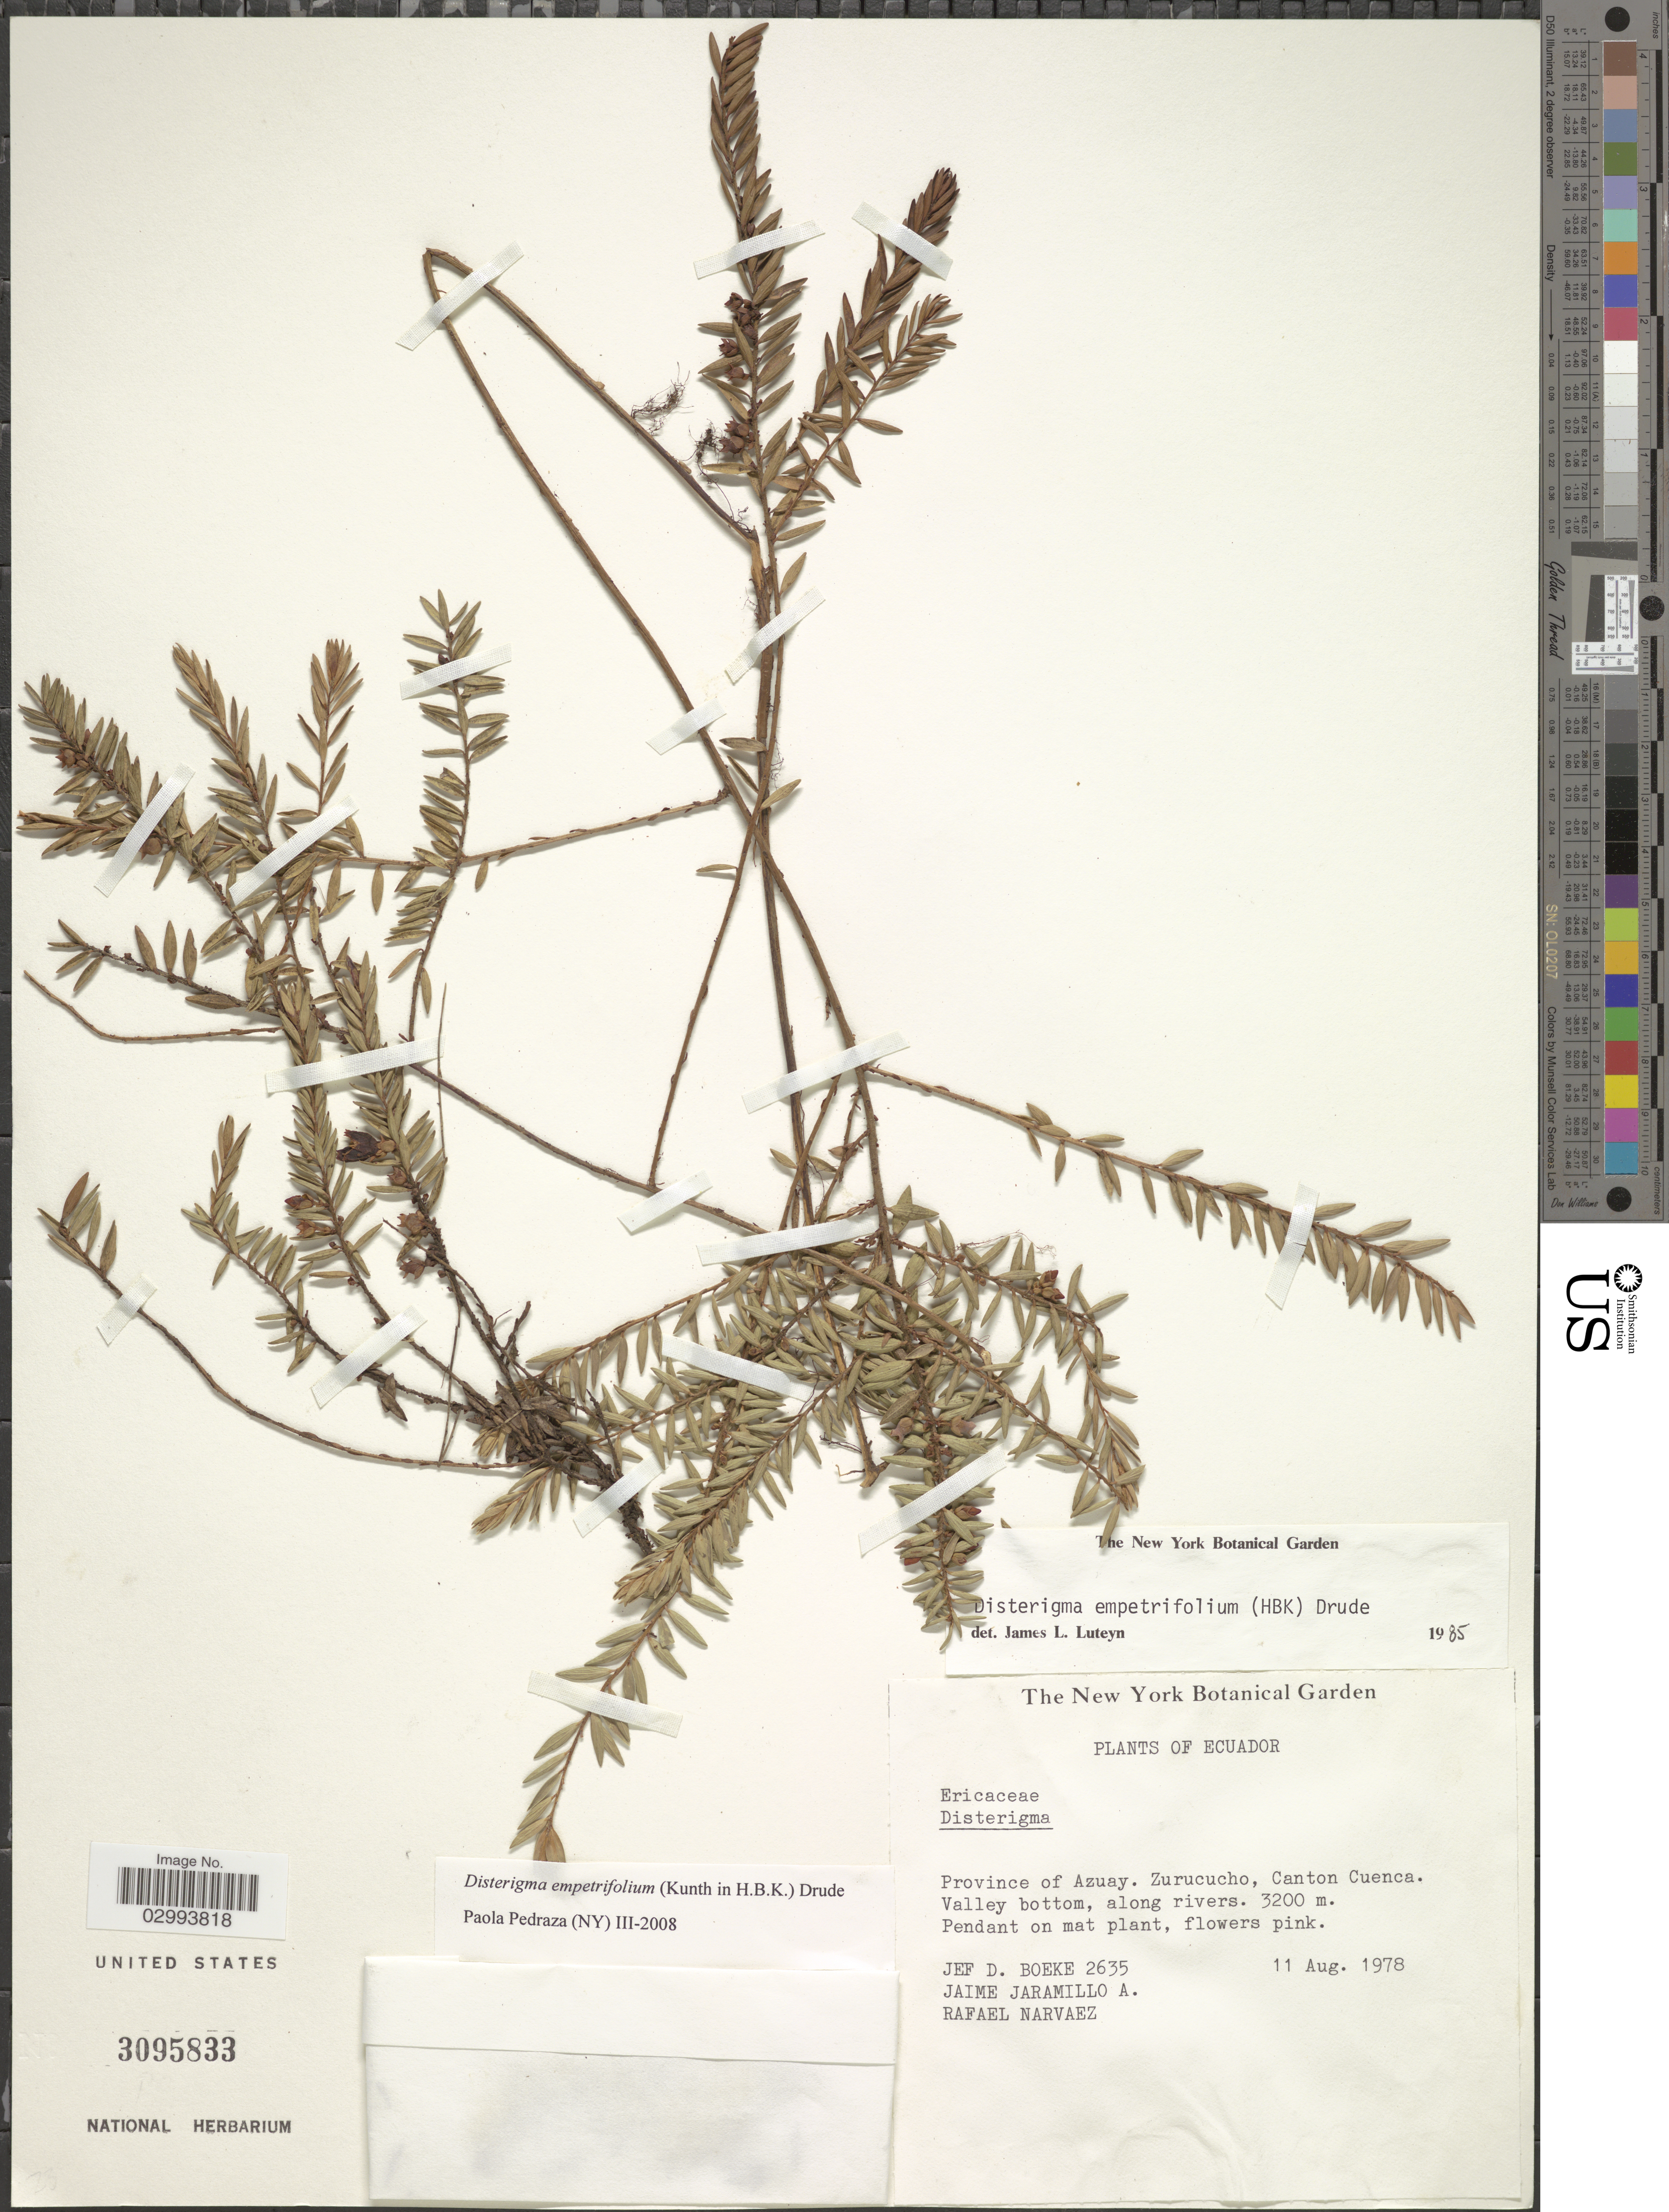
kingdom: Plantae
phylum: Tracheophyta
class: Magnoliopsida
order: Ericales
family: Ericaceae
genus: Disterigma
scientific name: Disterigma empetrifolium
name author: (Kunth) Drude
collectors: J. Boeke, J. L. Jaramillo & R. Narváez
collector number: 2635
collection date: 1978-08-11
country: Ecuador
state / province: Azuay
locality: Province of Azuay. Zurucucho, Canton Cuenca. Valley bottom, along rivers.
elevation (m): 3200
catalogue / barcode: US 3095833